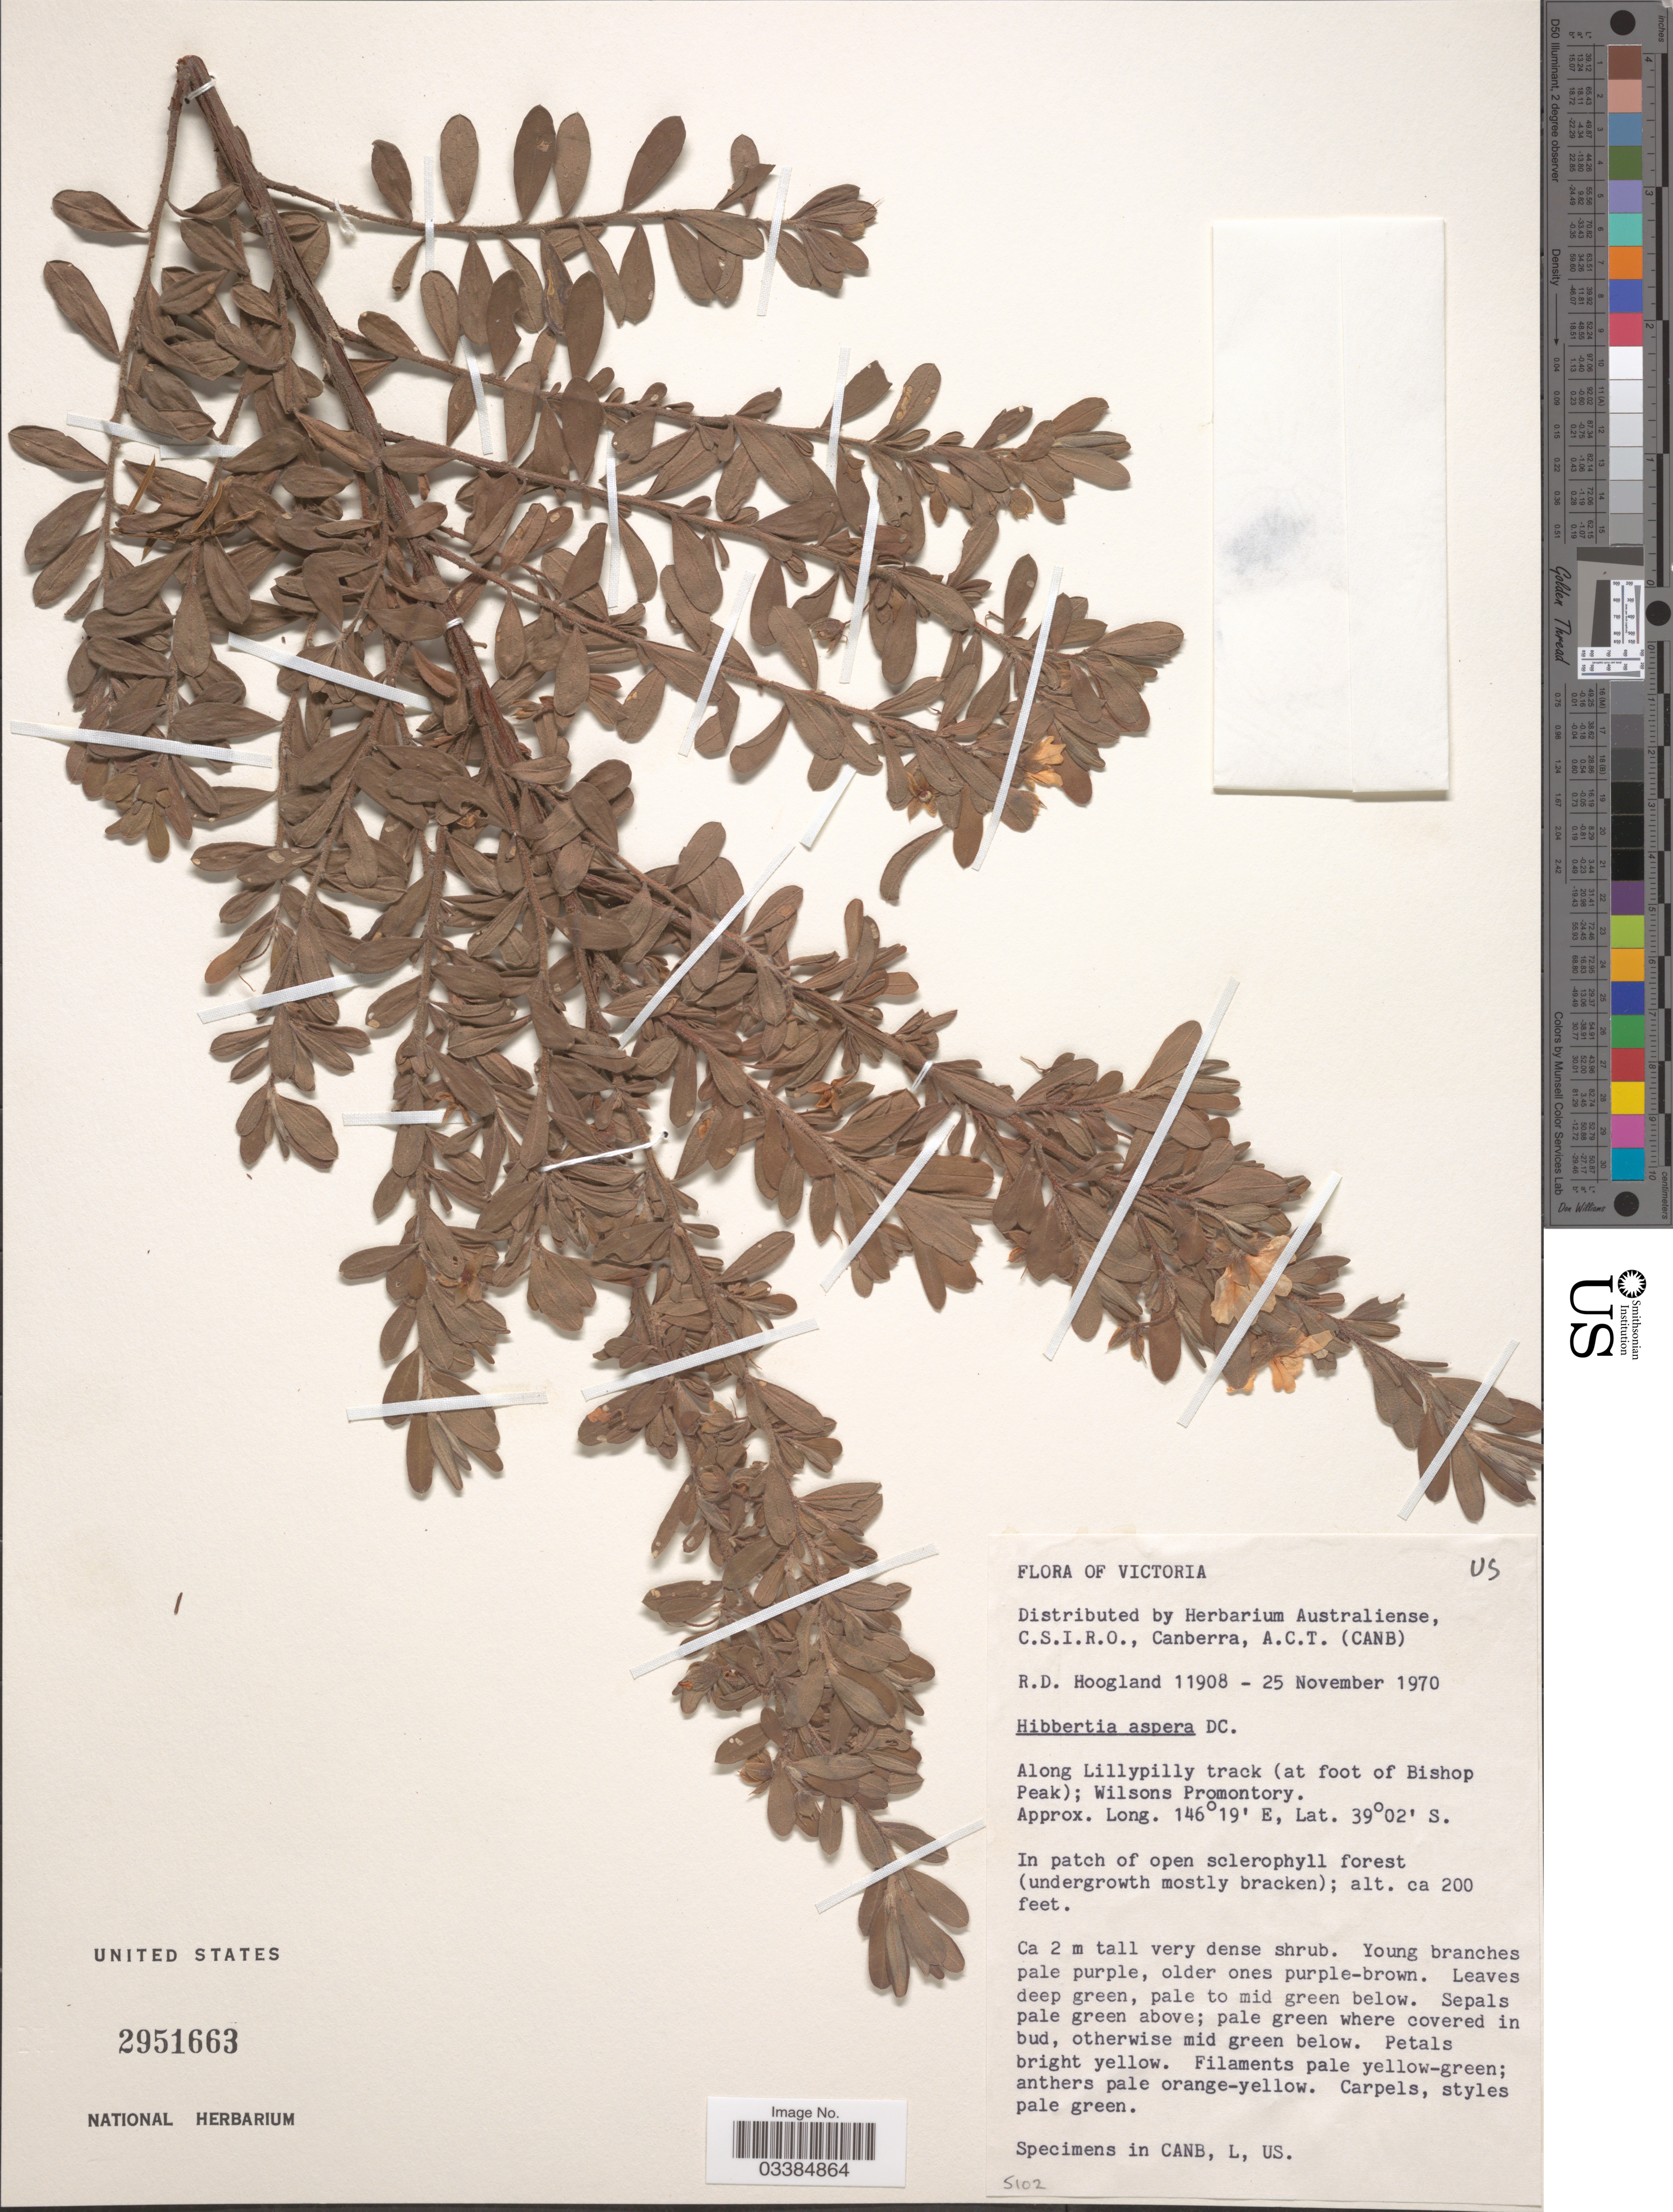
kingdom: Plantae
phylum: Tracheophyta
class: Magnoliopsida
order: Dilleniales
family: Dilleniaceae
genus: Hibbertia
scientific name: Hibbertia aspera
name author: Steud.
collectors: R. D. Hoogland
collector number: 11908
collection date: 1970-11-25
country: Australia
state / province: Victoria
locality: Victoria, Along Lillypilly track (at foot of Bishop Peak); Wilsons Promontory.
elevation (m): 61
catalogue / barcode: US 2951663